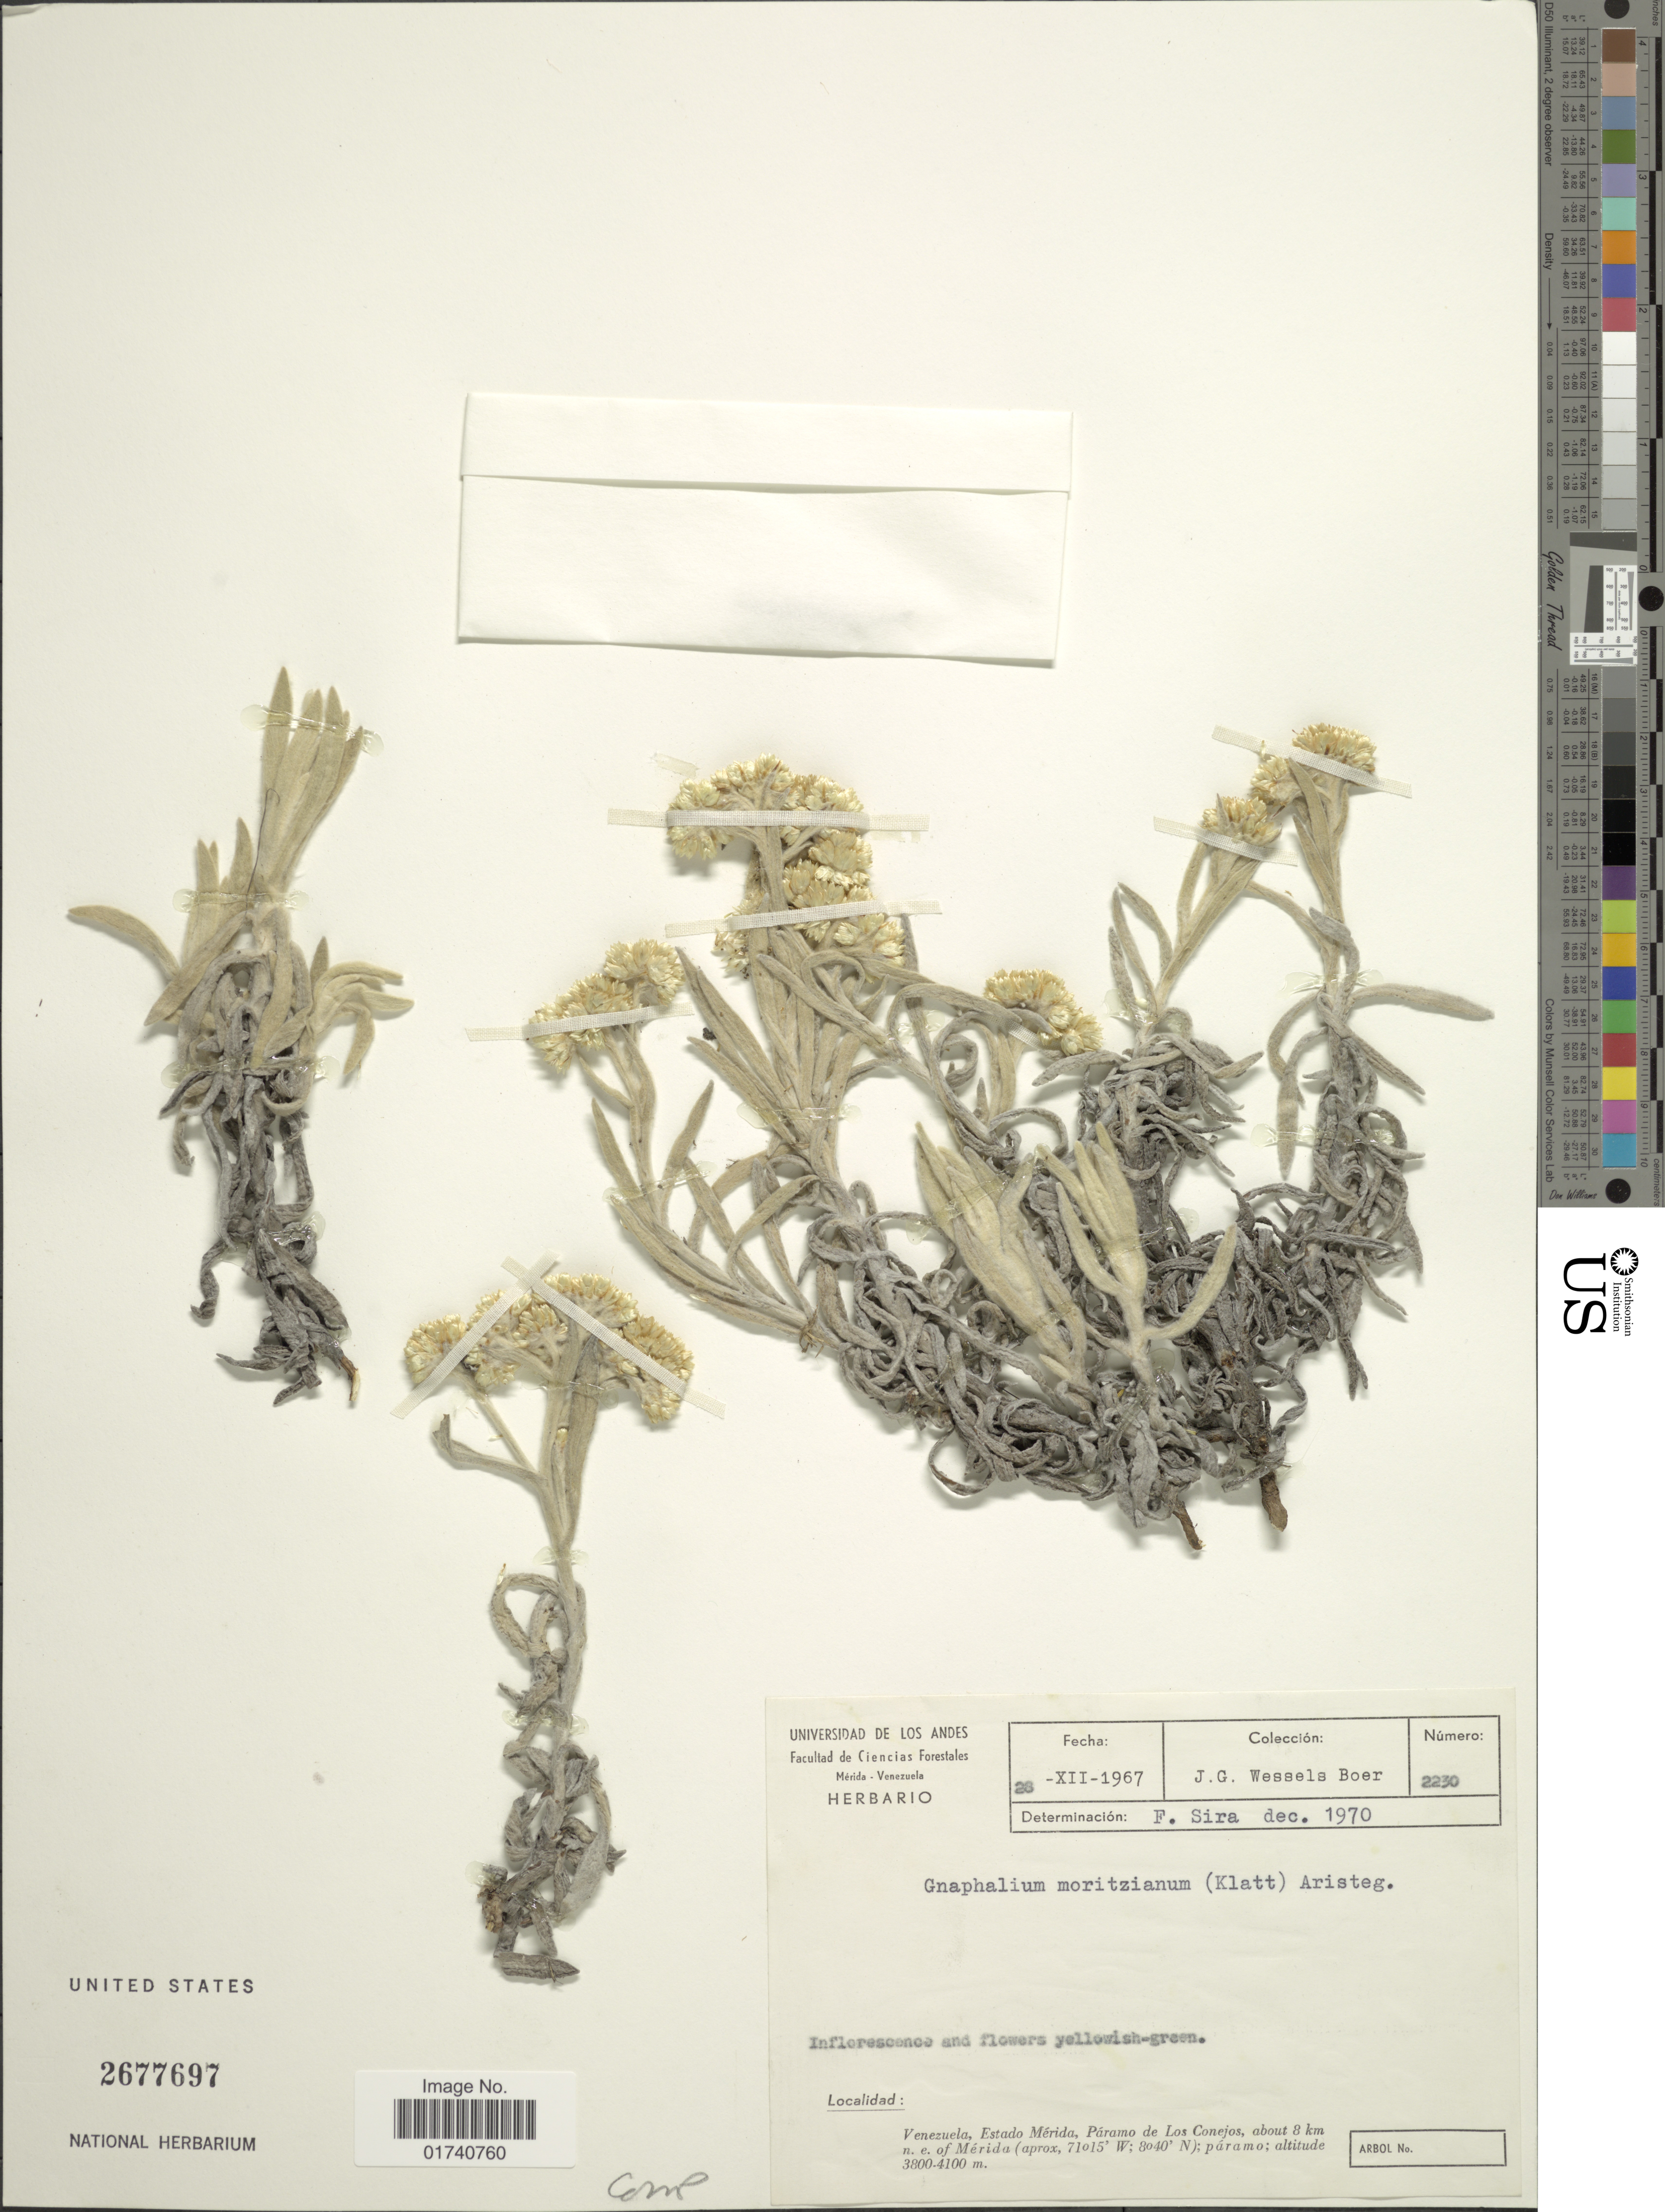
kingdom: Plantae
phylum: Tracheophyta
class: Magnoliopsida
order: Asterales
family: Asteraceae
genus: Pseudognaphalium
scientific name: Pseudognaphalium moritizianum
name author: (Klatt) V.M. Badillo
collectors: J. G. Wessels Boer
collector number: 2230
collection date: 1967-12-28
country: Venezuela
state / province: Mérida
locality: Estado Merida, Paramo de Los Conejos, about 8 km n. e. of Merida.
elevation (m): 3800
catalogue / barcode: US 2677697